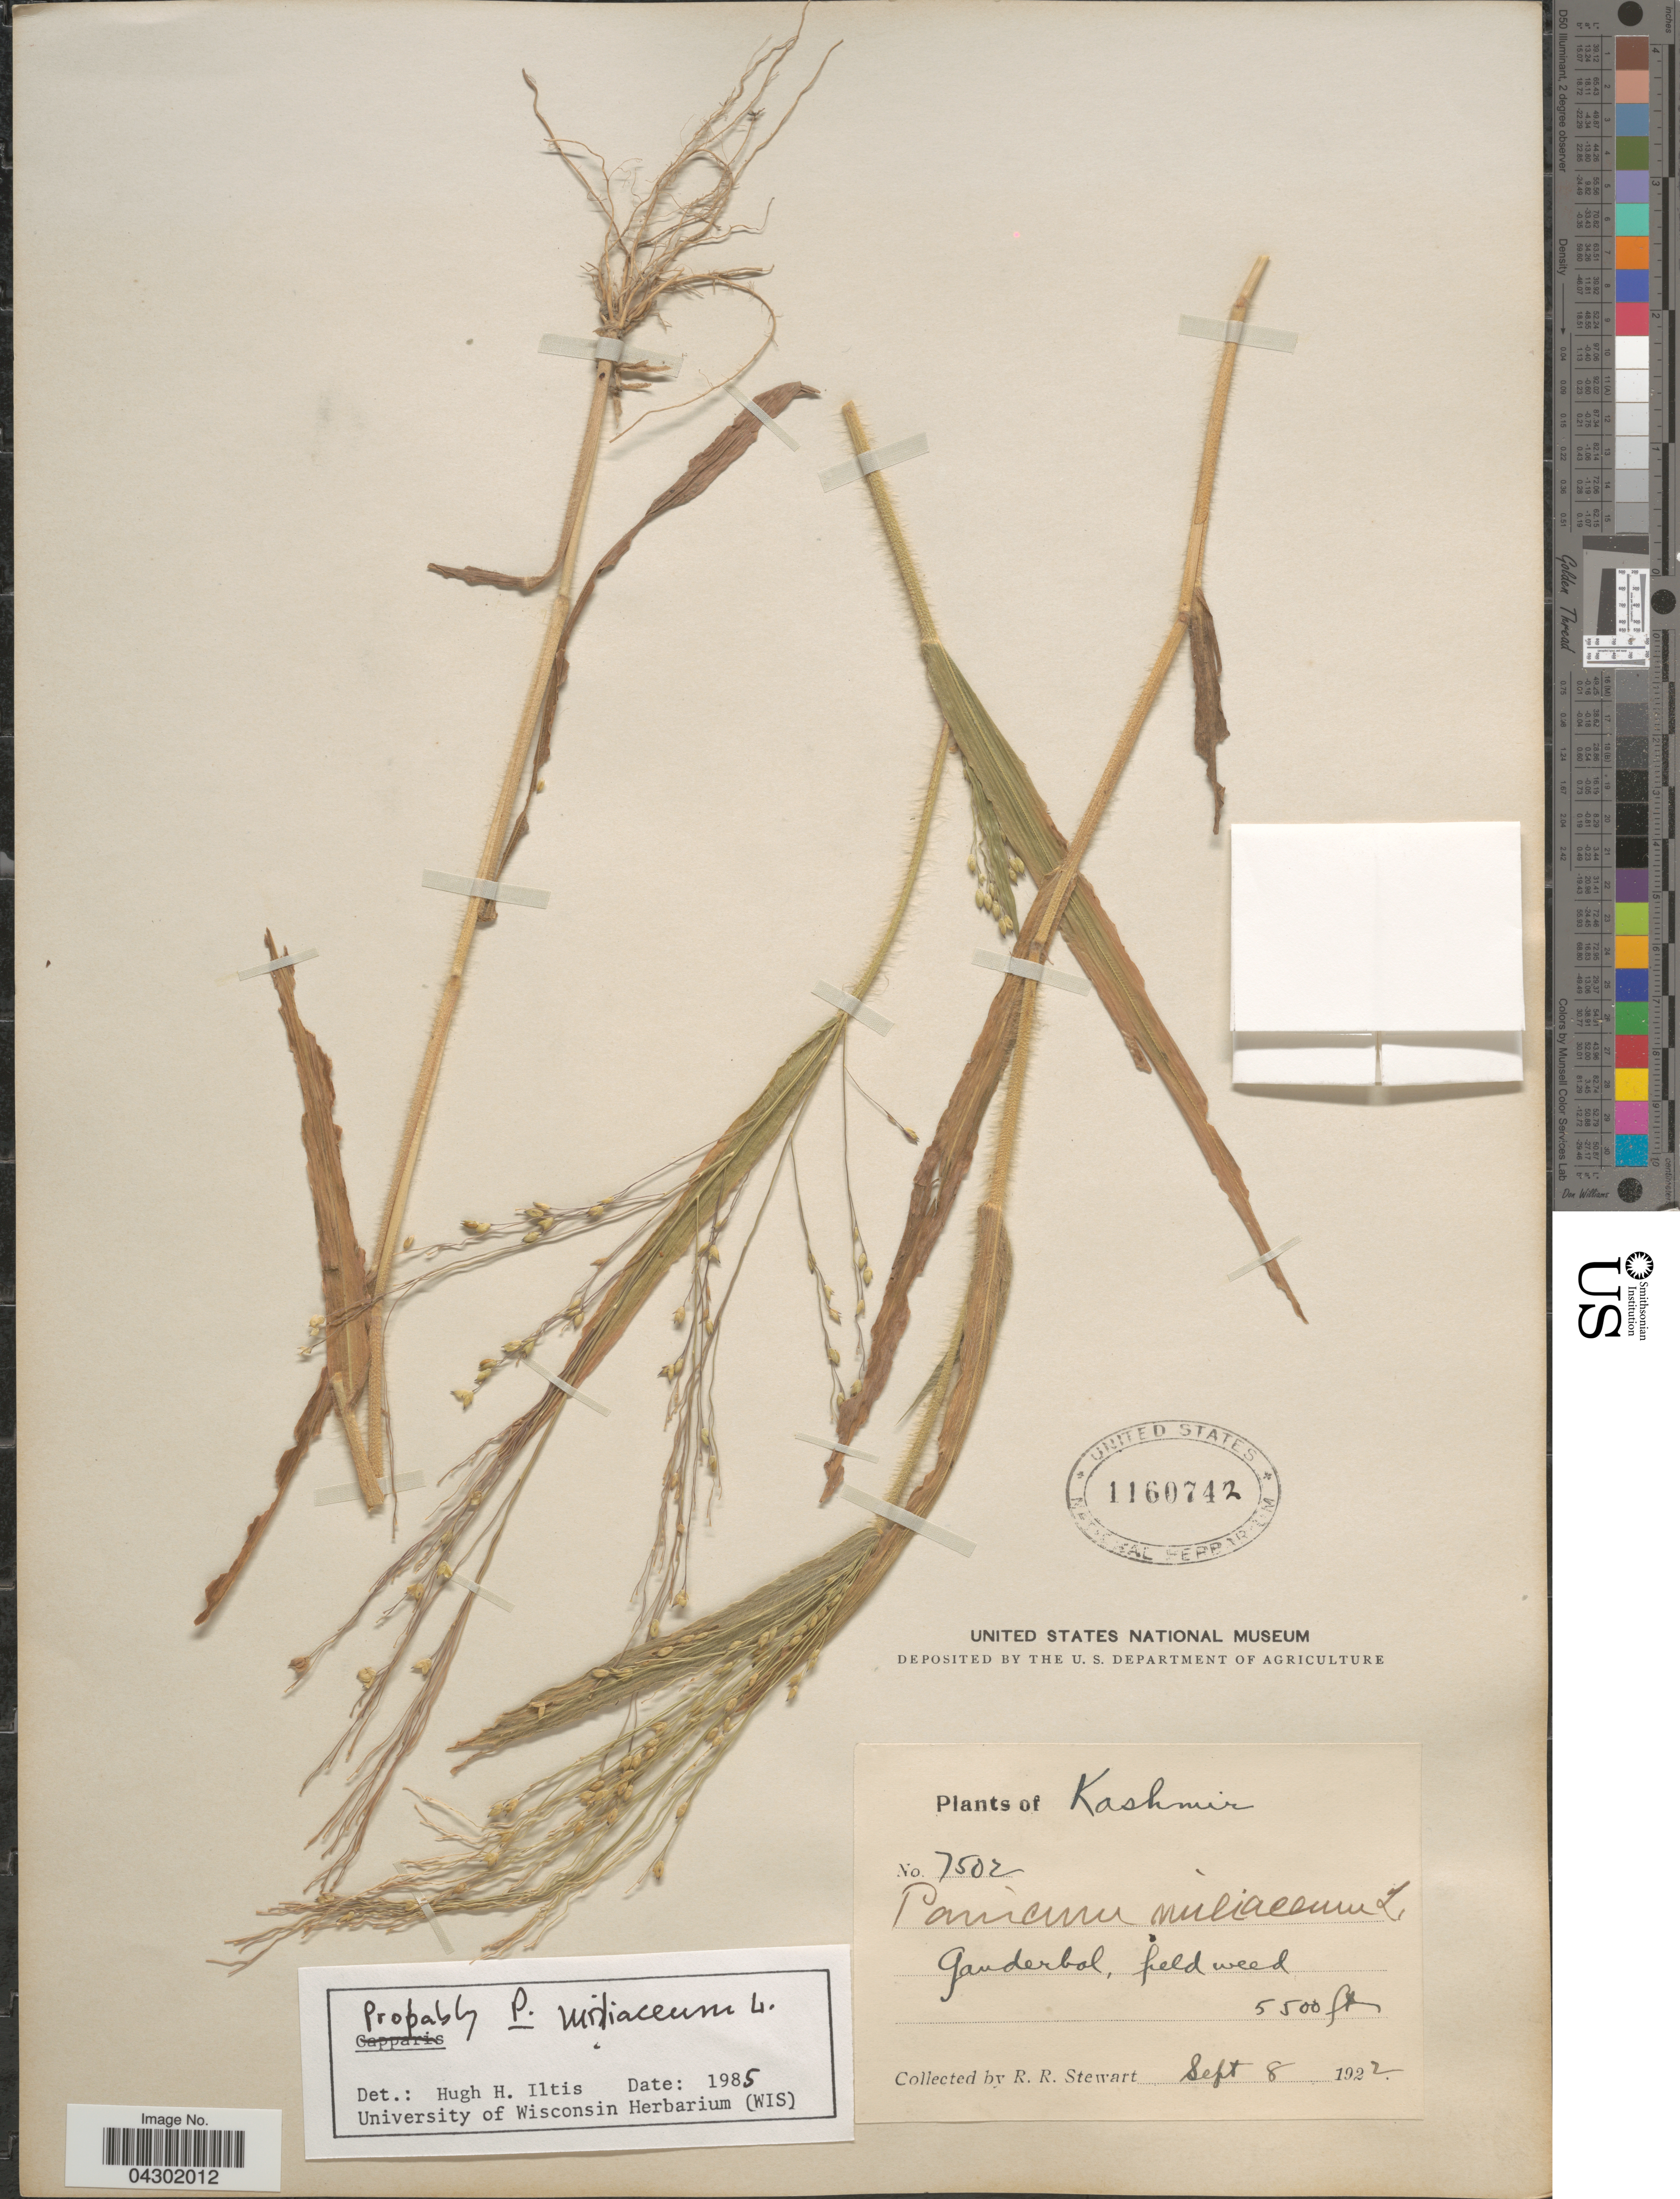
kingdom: Plantae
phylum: Tracheophyta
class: Liliopsida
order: Poales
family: Poaceae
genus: Panicum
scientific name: Panicum miliaceum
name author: L.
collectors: R. Stewart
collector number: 7502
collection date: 1922-09-08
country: India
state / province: Jammu and Kashmir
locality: Kashmir. Ganderbal, field weed.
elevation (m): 1676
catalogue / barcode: US 1160742